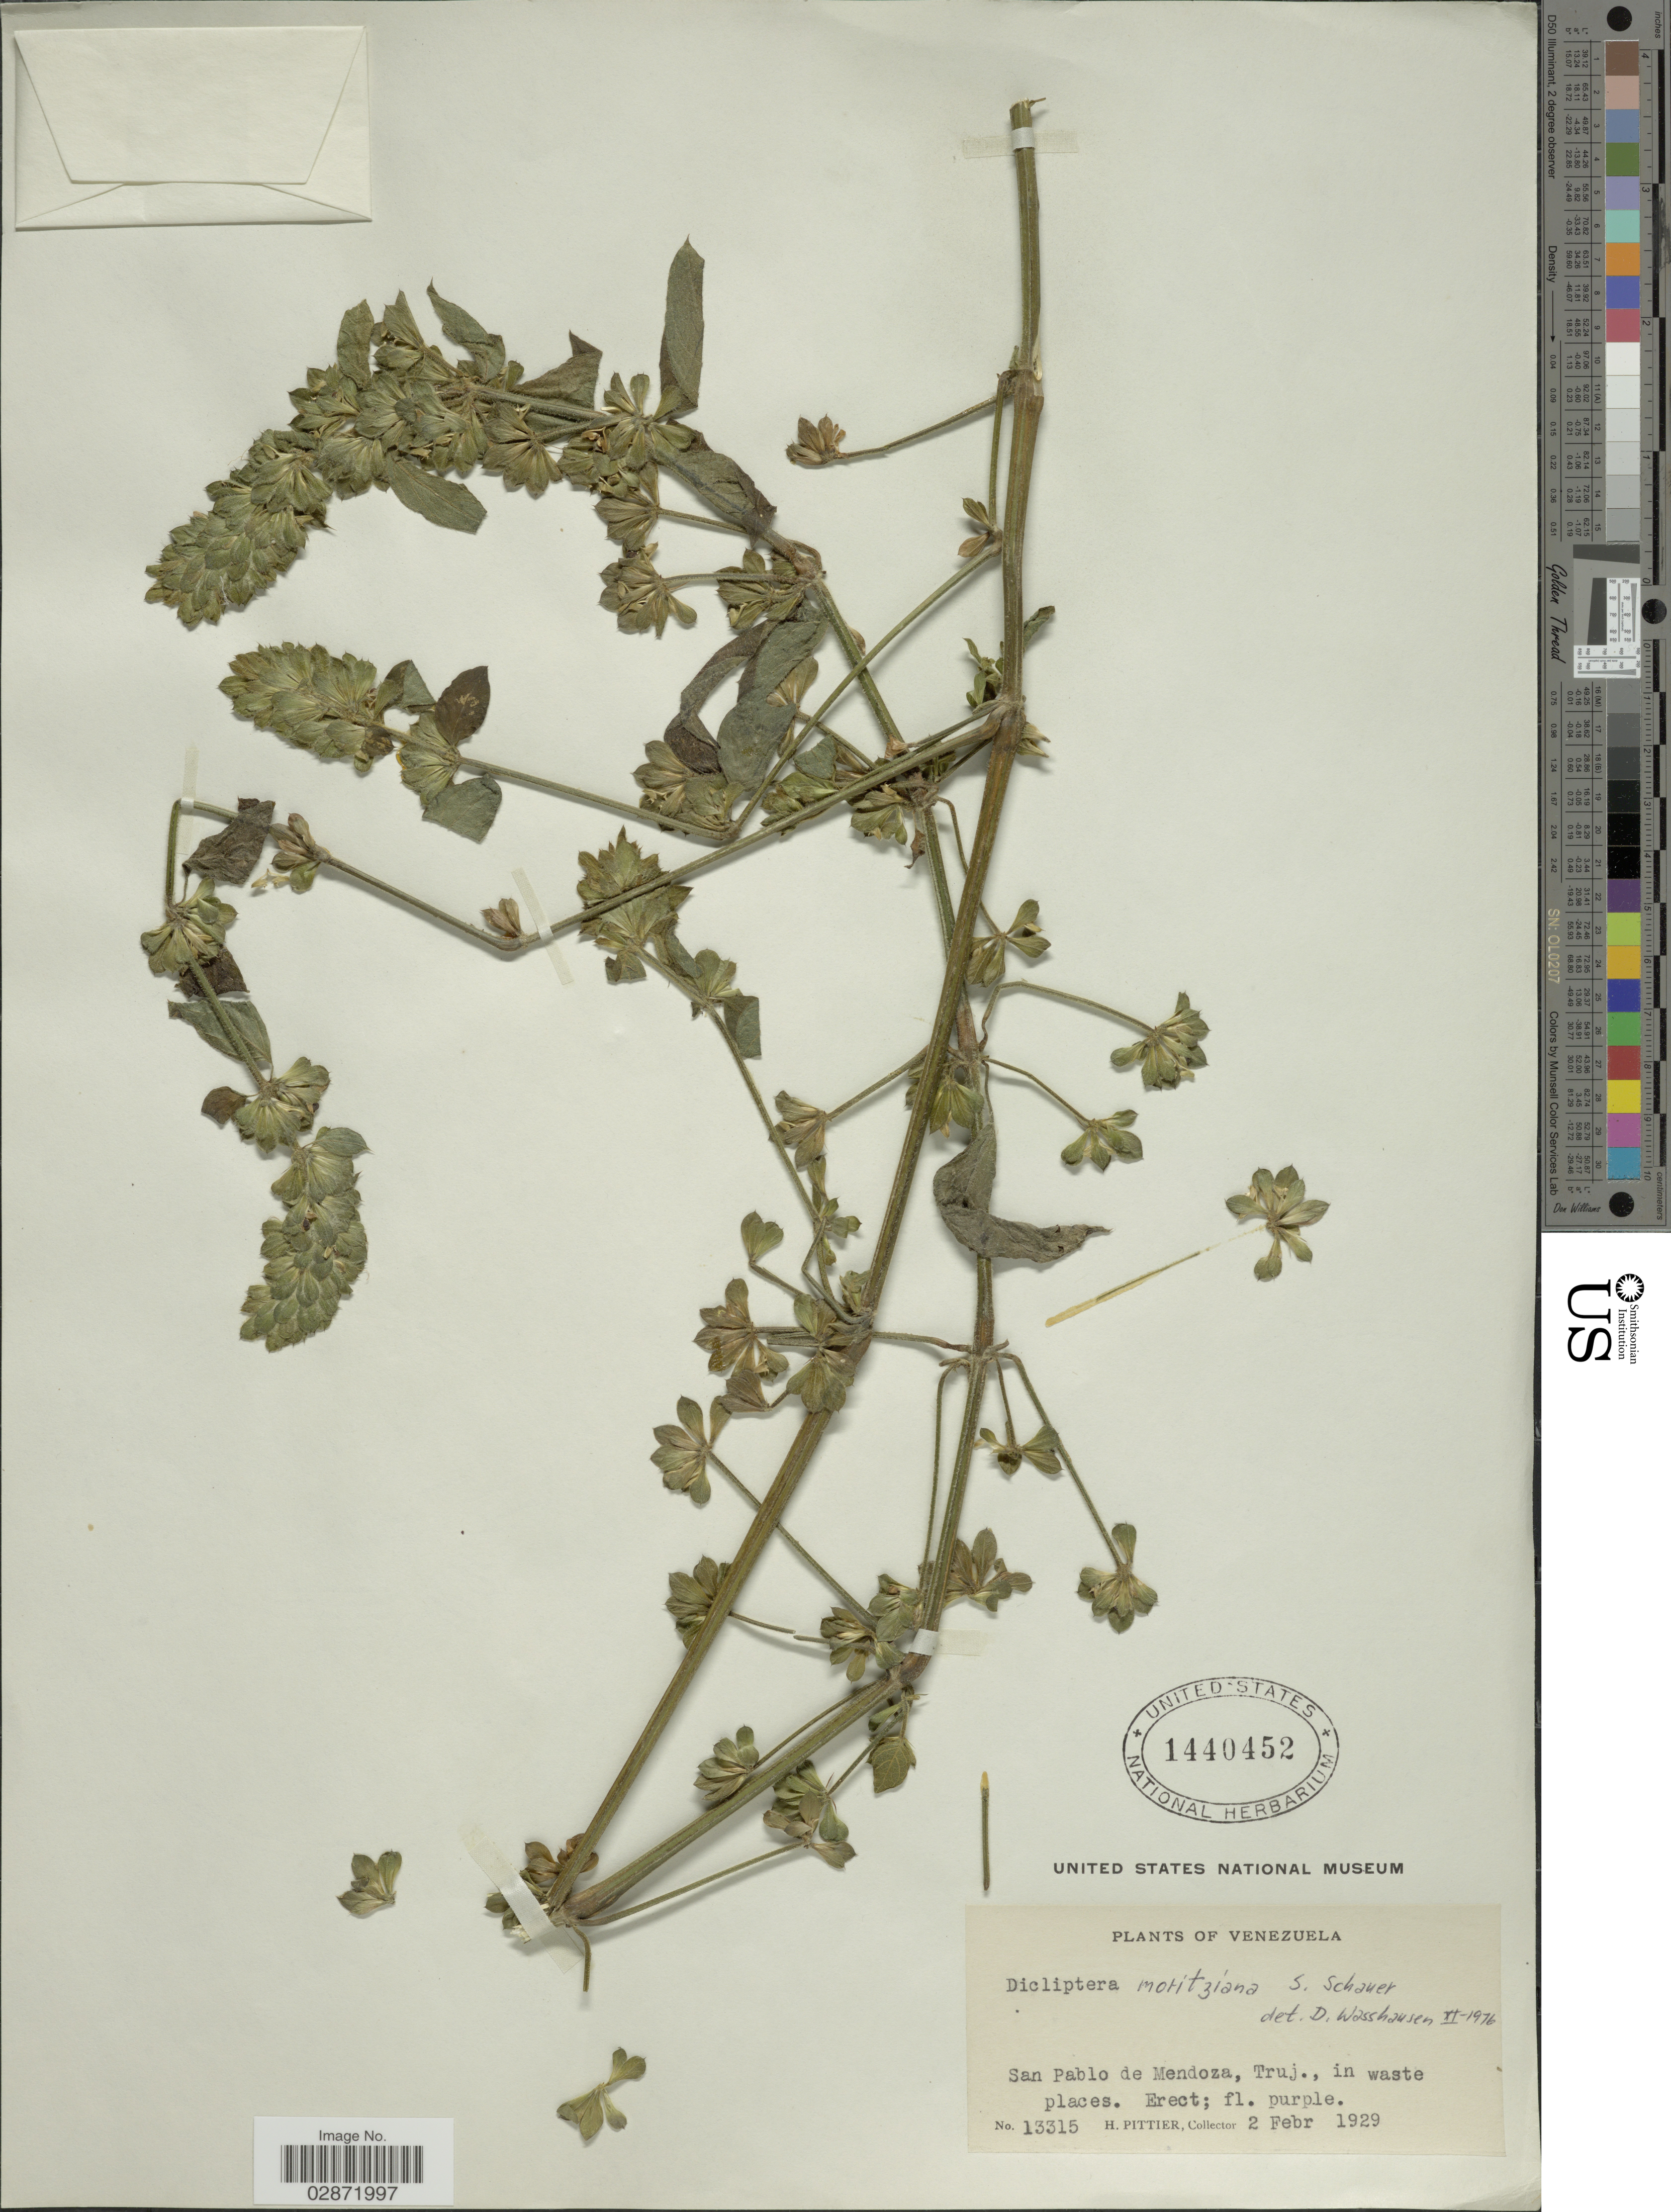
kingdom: Plantae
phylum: Tracheophyta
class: Magnoliopsida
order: Lamiales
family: Acanthaceae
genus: Dicliptera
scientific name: Dicliptera moritziana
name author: S. Schauer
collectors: H. F. Pittier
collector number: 13315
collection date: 1929-02-02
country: Venezuela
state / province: Trujillo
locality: San Pablo de Mendoza, Truj.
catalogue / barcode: US 1440452